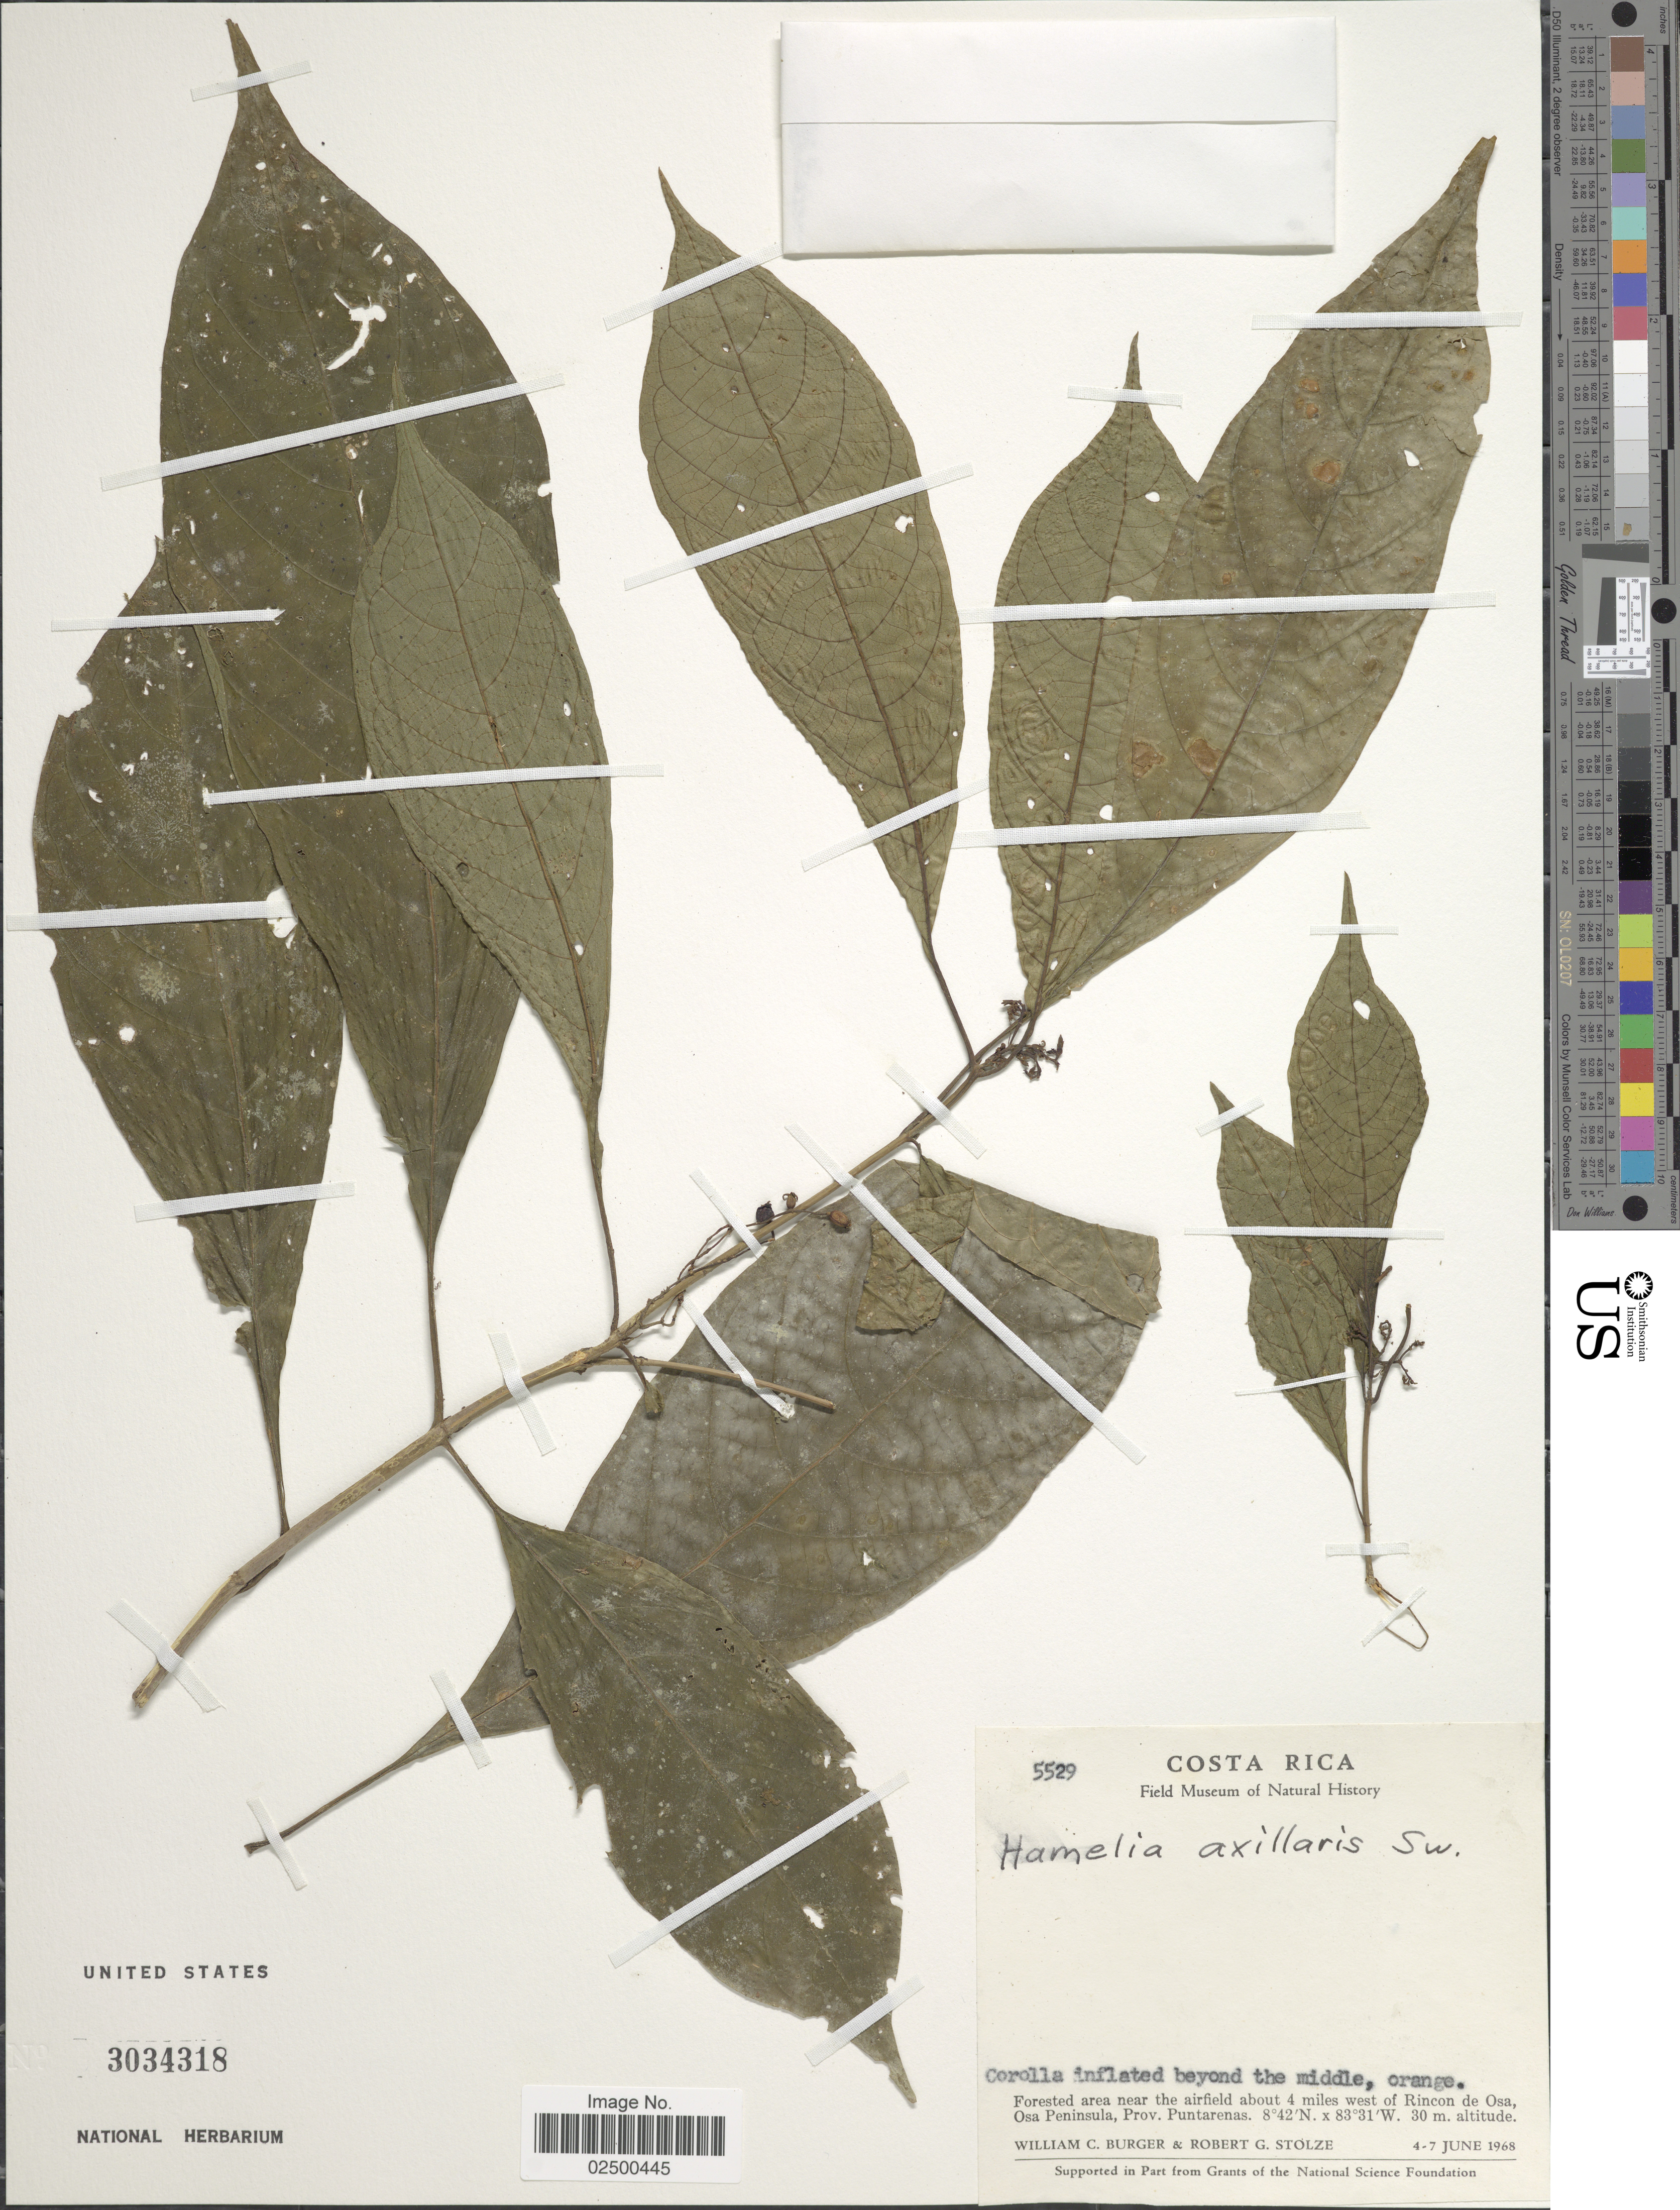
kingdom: Plantae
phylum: Tracheophyta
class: Magnoliopsida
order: Gentianales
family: Rubiaceae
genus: Hamelia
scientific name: Hamelia axillaris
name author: Sw.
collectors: W. Burger & R. G. Stolze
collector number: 5529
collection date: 1968-06-04/1968-06-07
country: Costa Rica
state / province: Puntarenas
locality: Forested area near the airfield about 4 miles west of Rincon de Osa, Osa Peninsula, Prov. Puntarenas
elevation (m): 30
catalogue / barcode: US 3034318